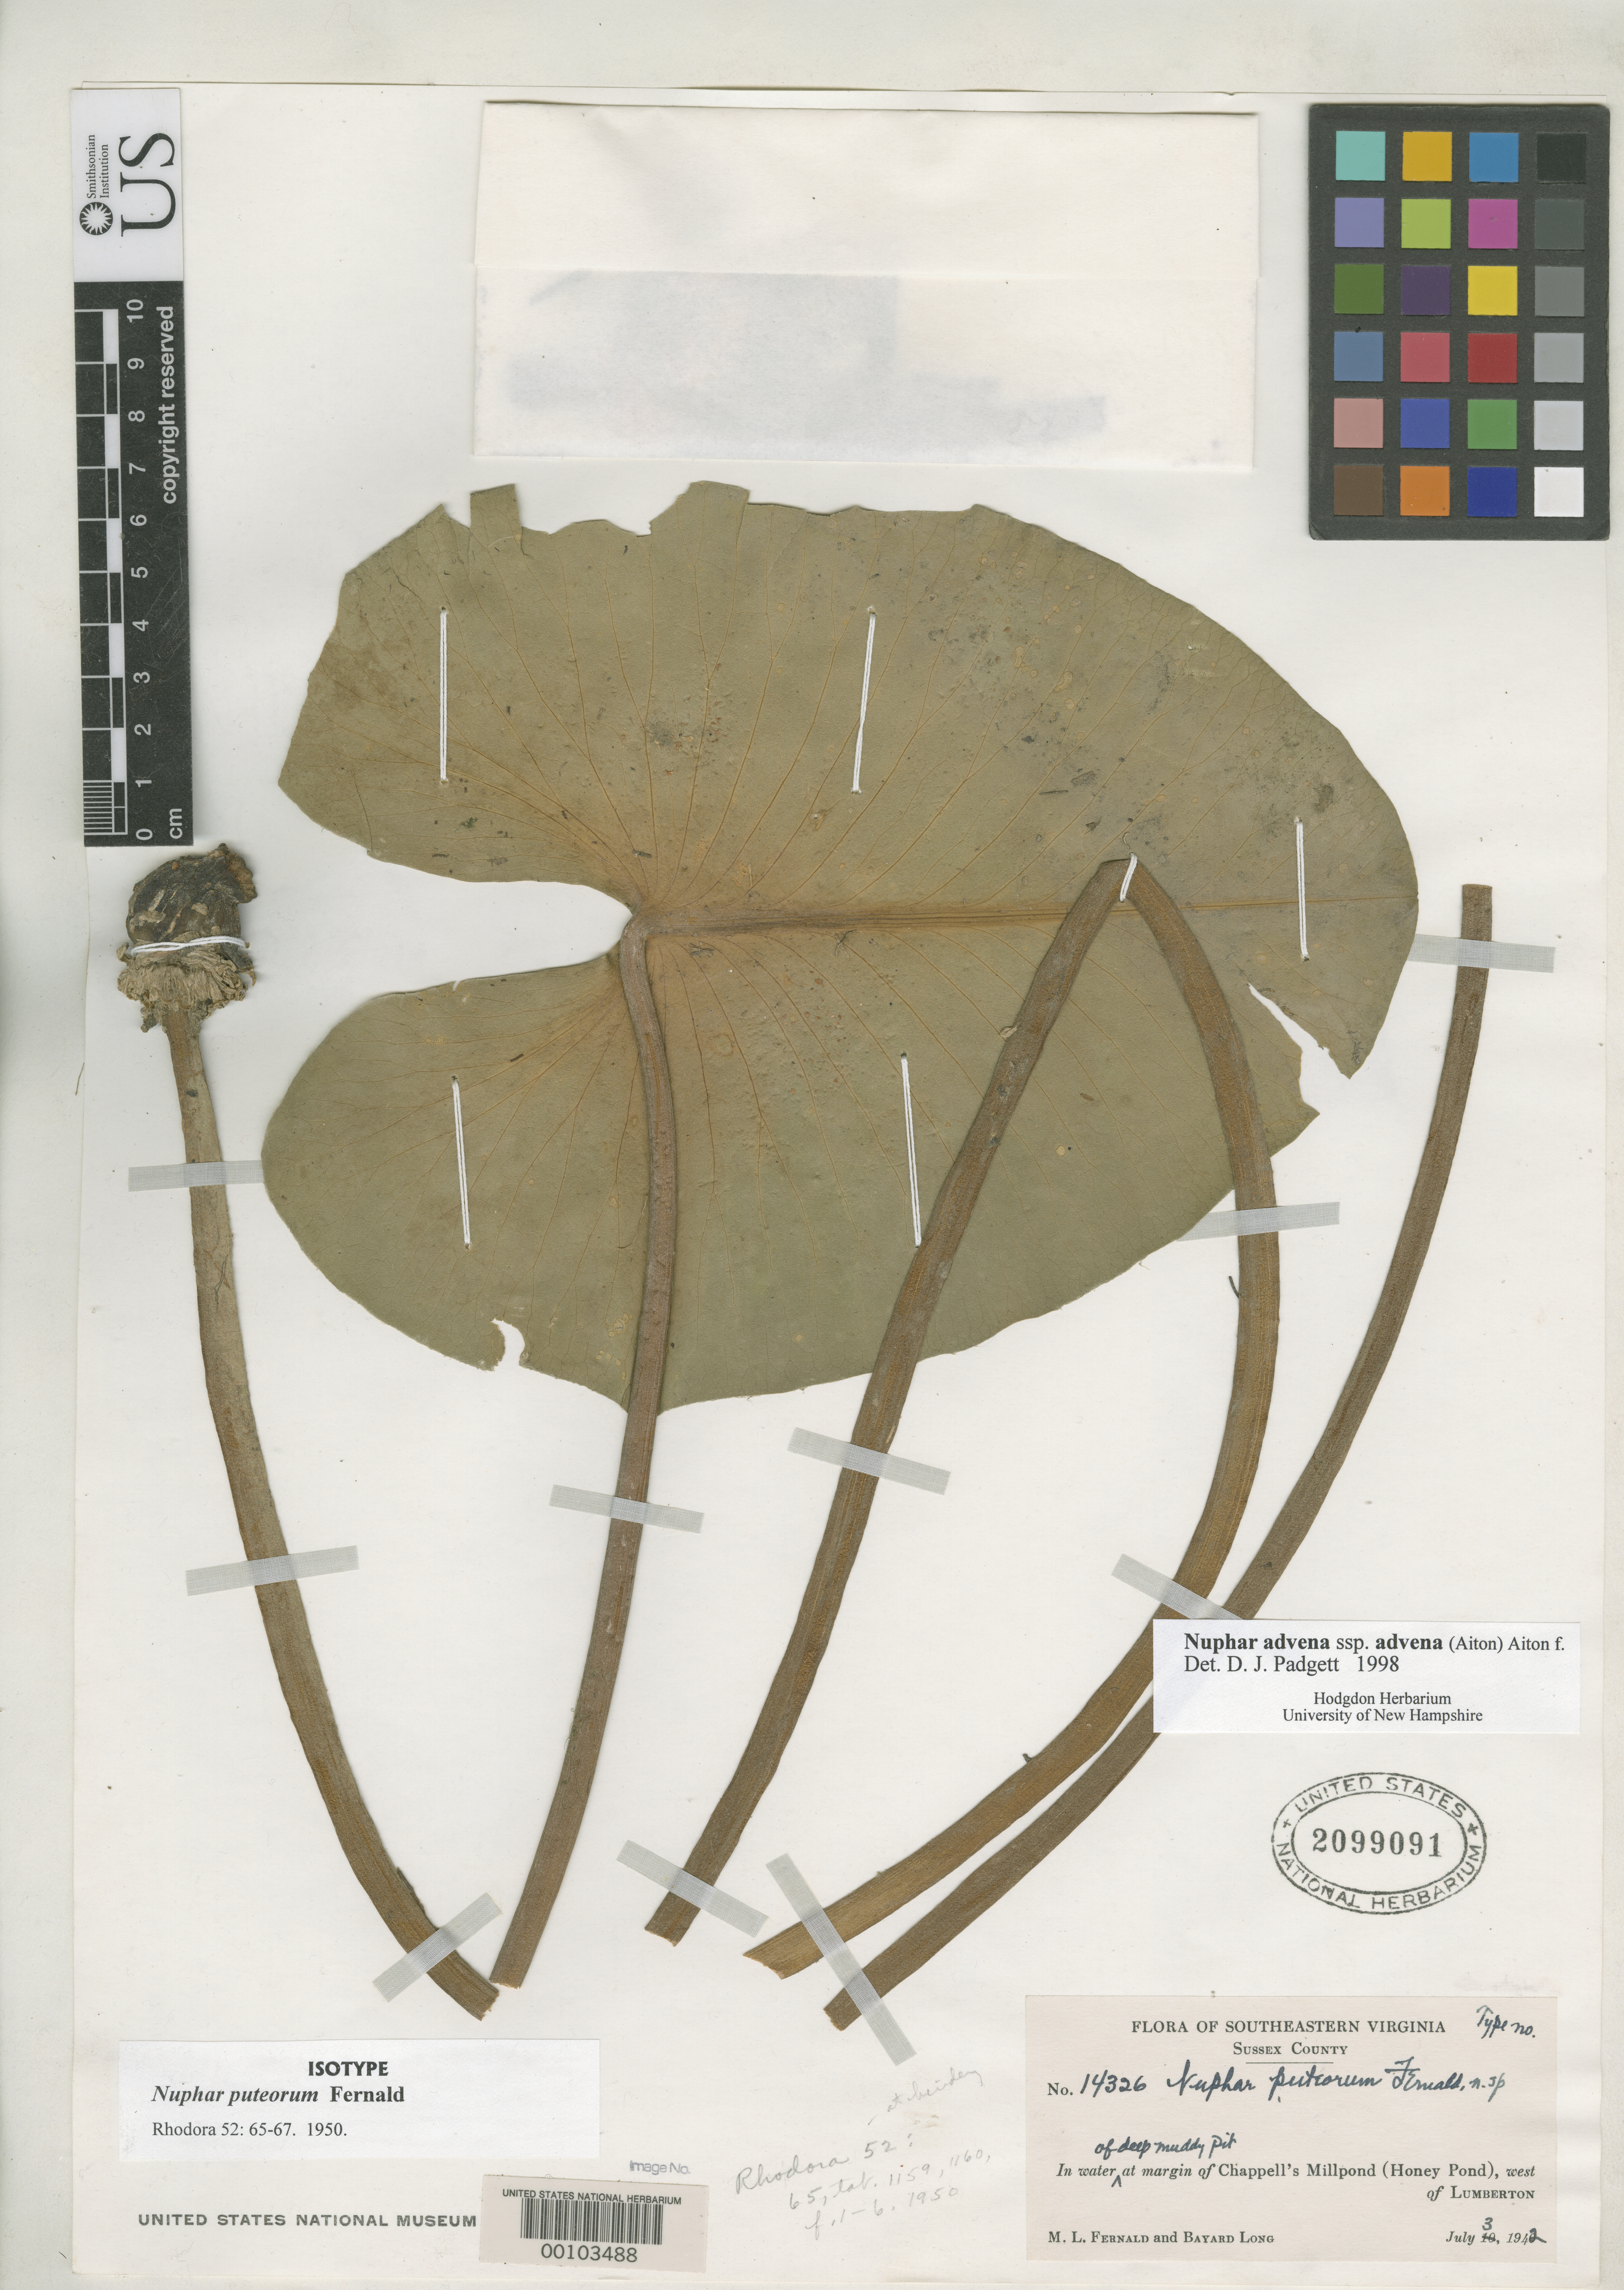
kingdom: Plantae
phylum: Tracheophyta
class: Magnoliopsida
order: Nymphaeales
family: Nymphaeaceae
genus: Nuphar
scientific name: Nuphar puteorum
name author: Fernald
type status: Isotype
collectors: M. L. Fernald & B. H. Long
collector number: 14326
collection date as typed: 03 Jul 1942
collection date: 1942-07-03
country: United States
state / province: Virginia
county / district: Sussex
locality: Margin of Chapell's millpond, Honeypond, w of Lumberton.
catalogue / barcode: US 2099091